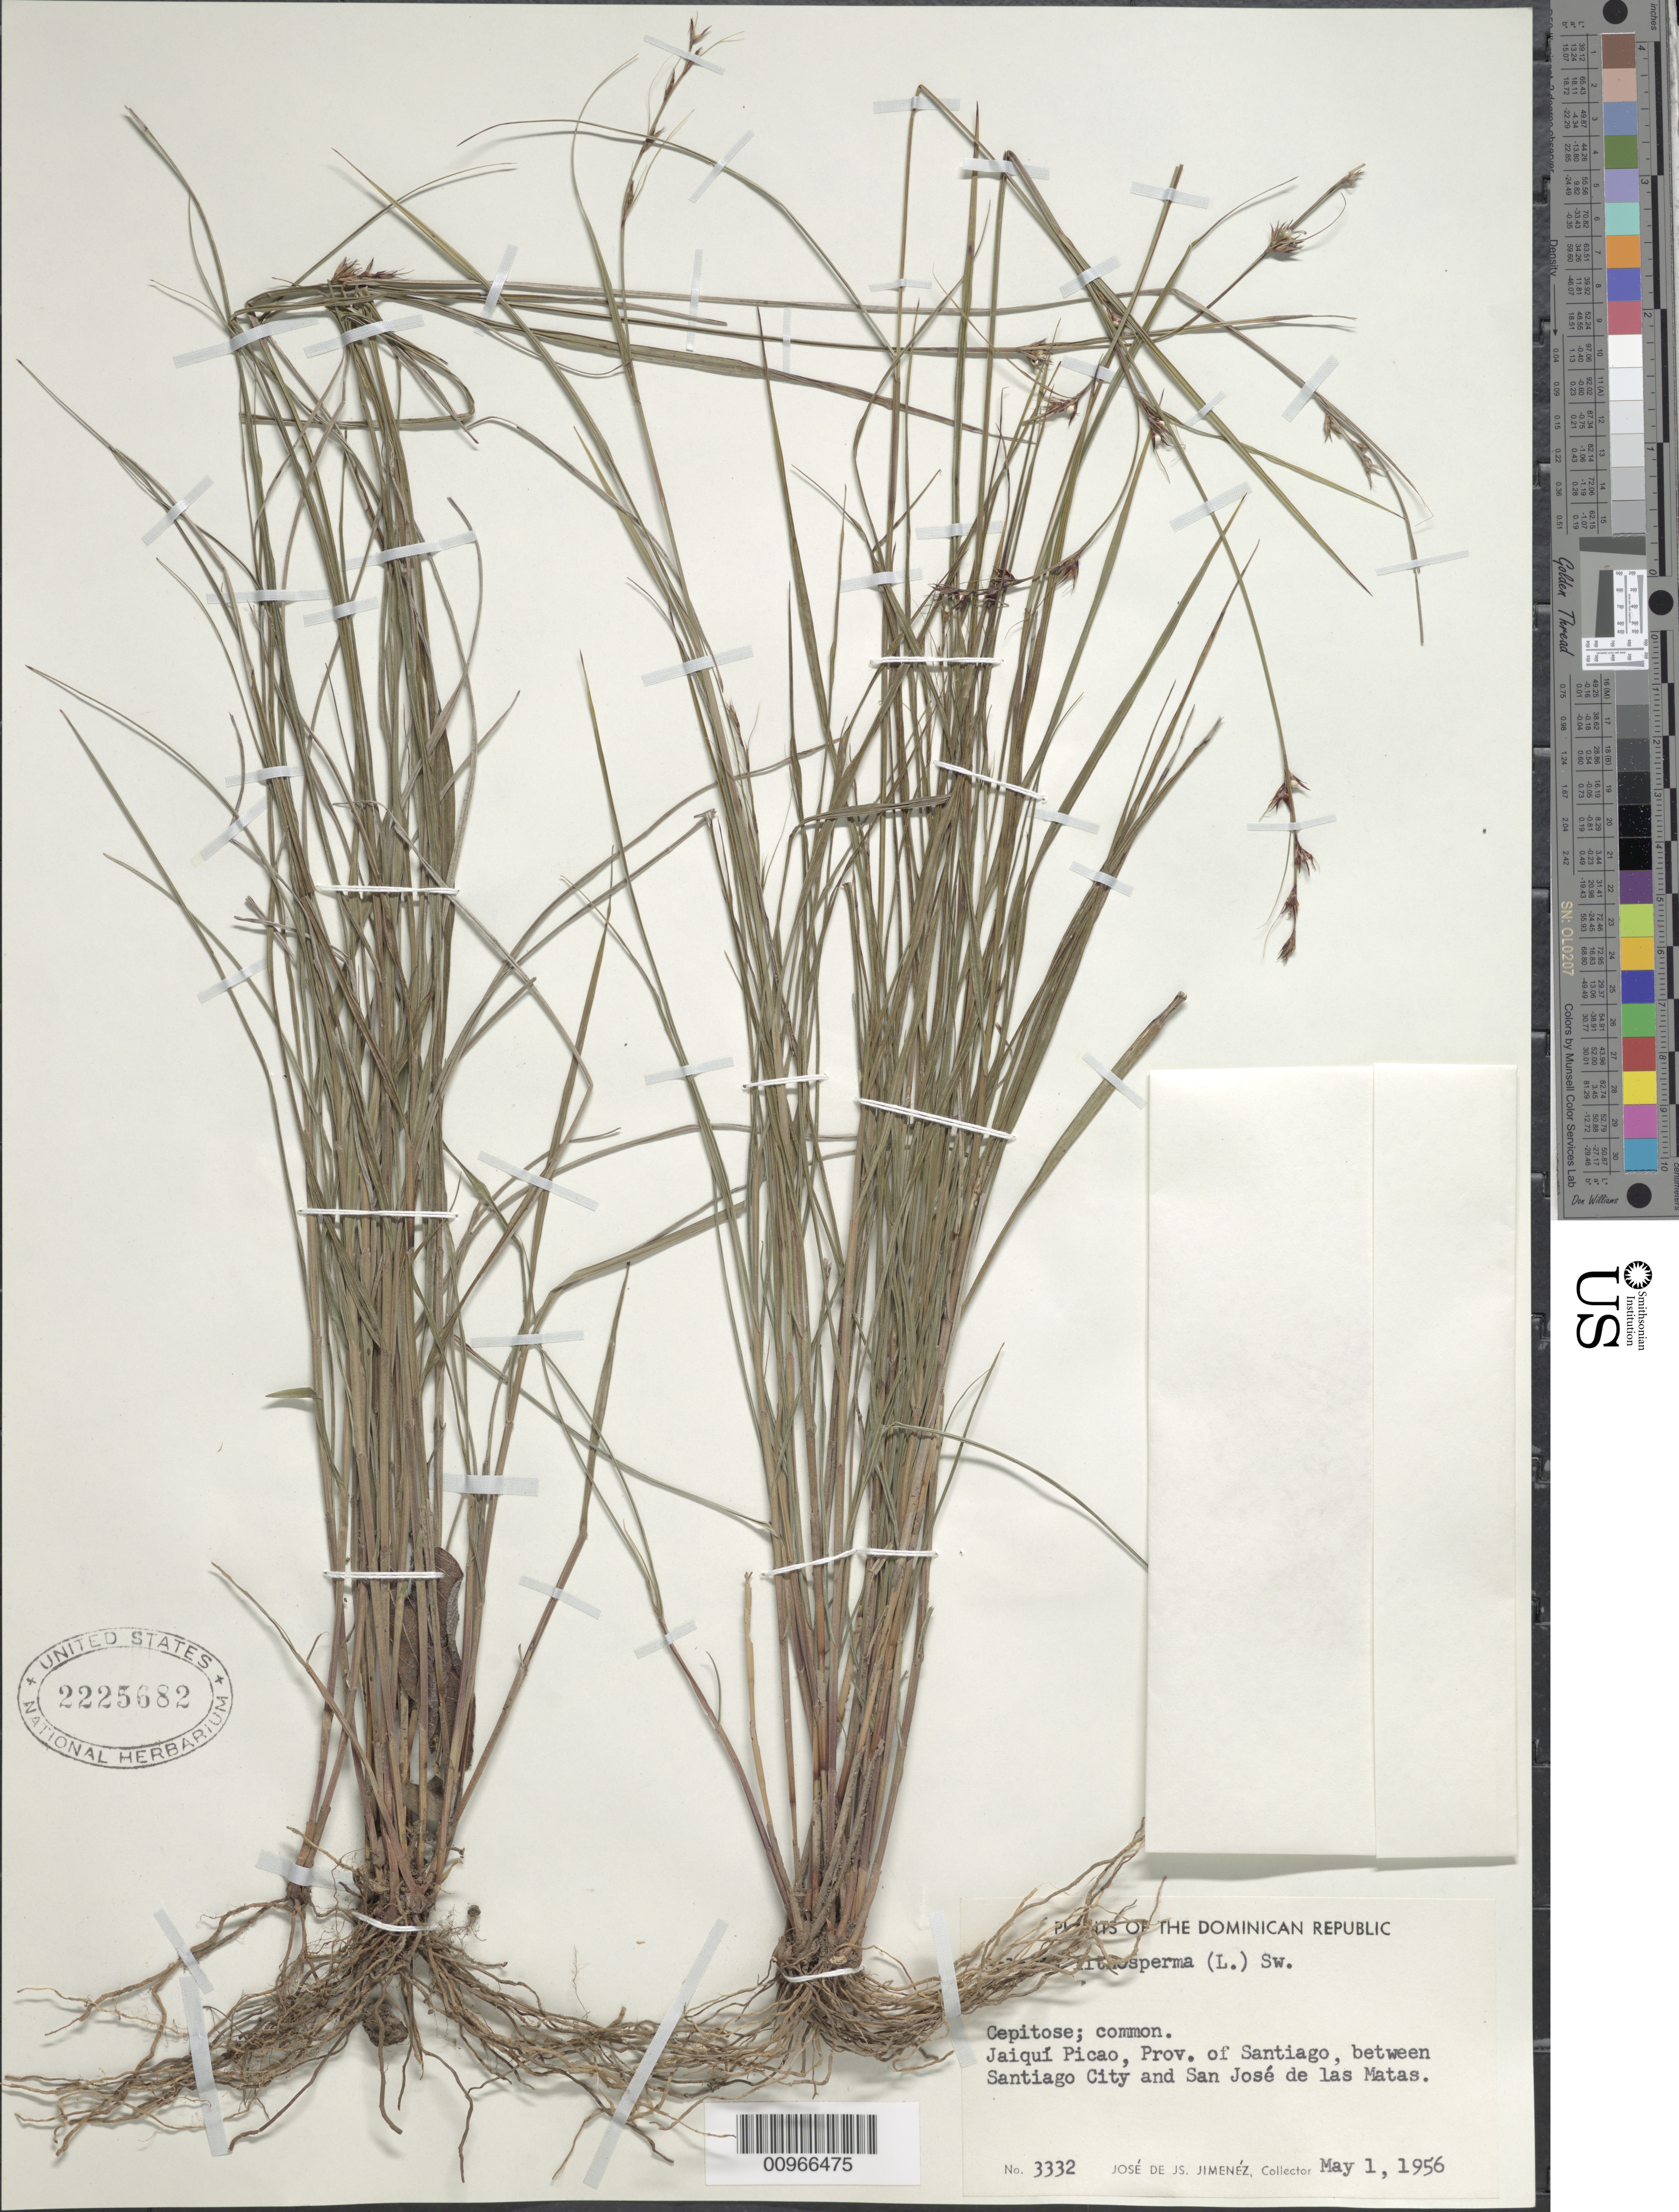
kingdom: Plantae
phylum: Tracheophyta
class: Liliopsida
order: Poales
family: Cyperaceae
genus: Scleria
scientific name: Scleria lithosperma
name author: (L.) Sw.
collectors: J. J. Jiménez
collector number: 3332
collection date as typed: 01 May 1956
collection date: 1956-05-01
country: Dominican Republic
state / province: Santiago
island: Hispaniola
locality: Jaiquí Picao, between Santiago City and San José de las Matas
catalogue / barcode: US 2225682